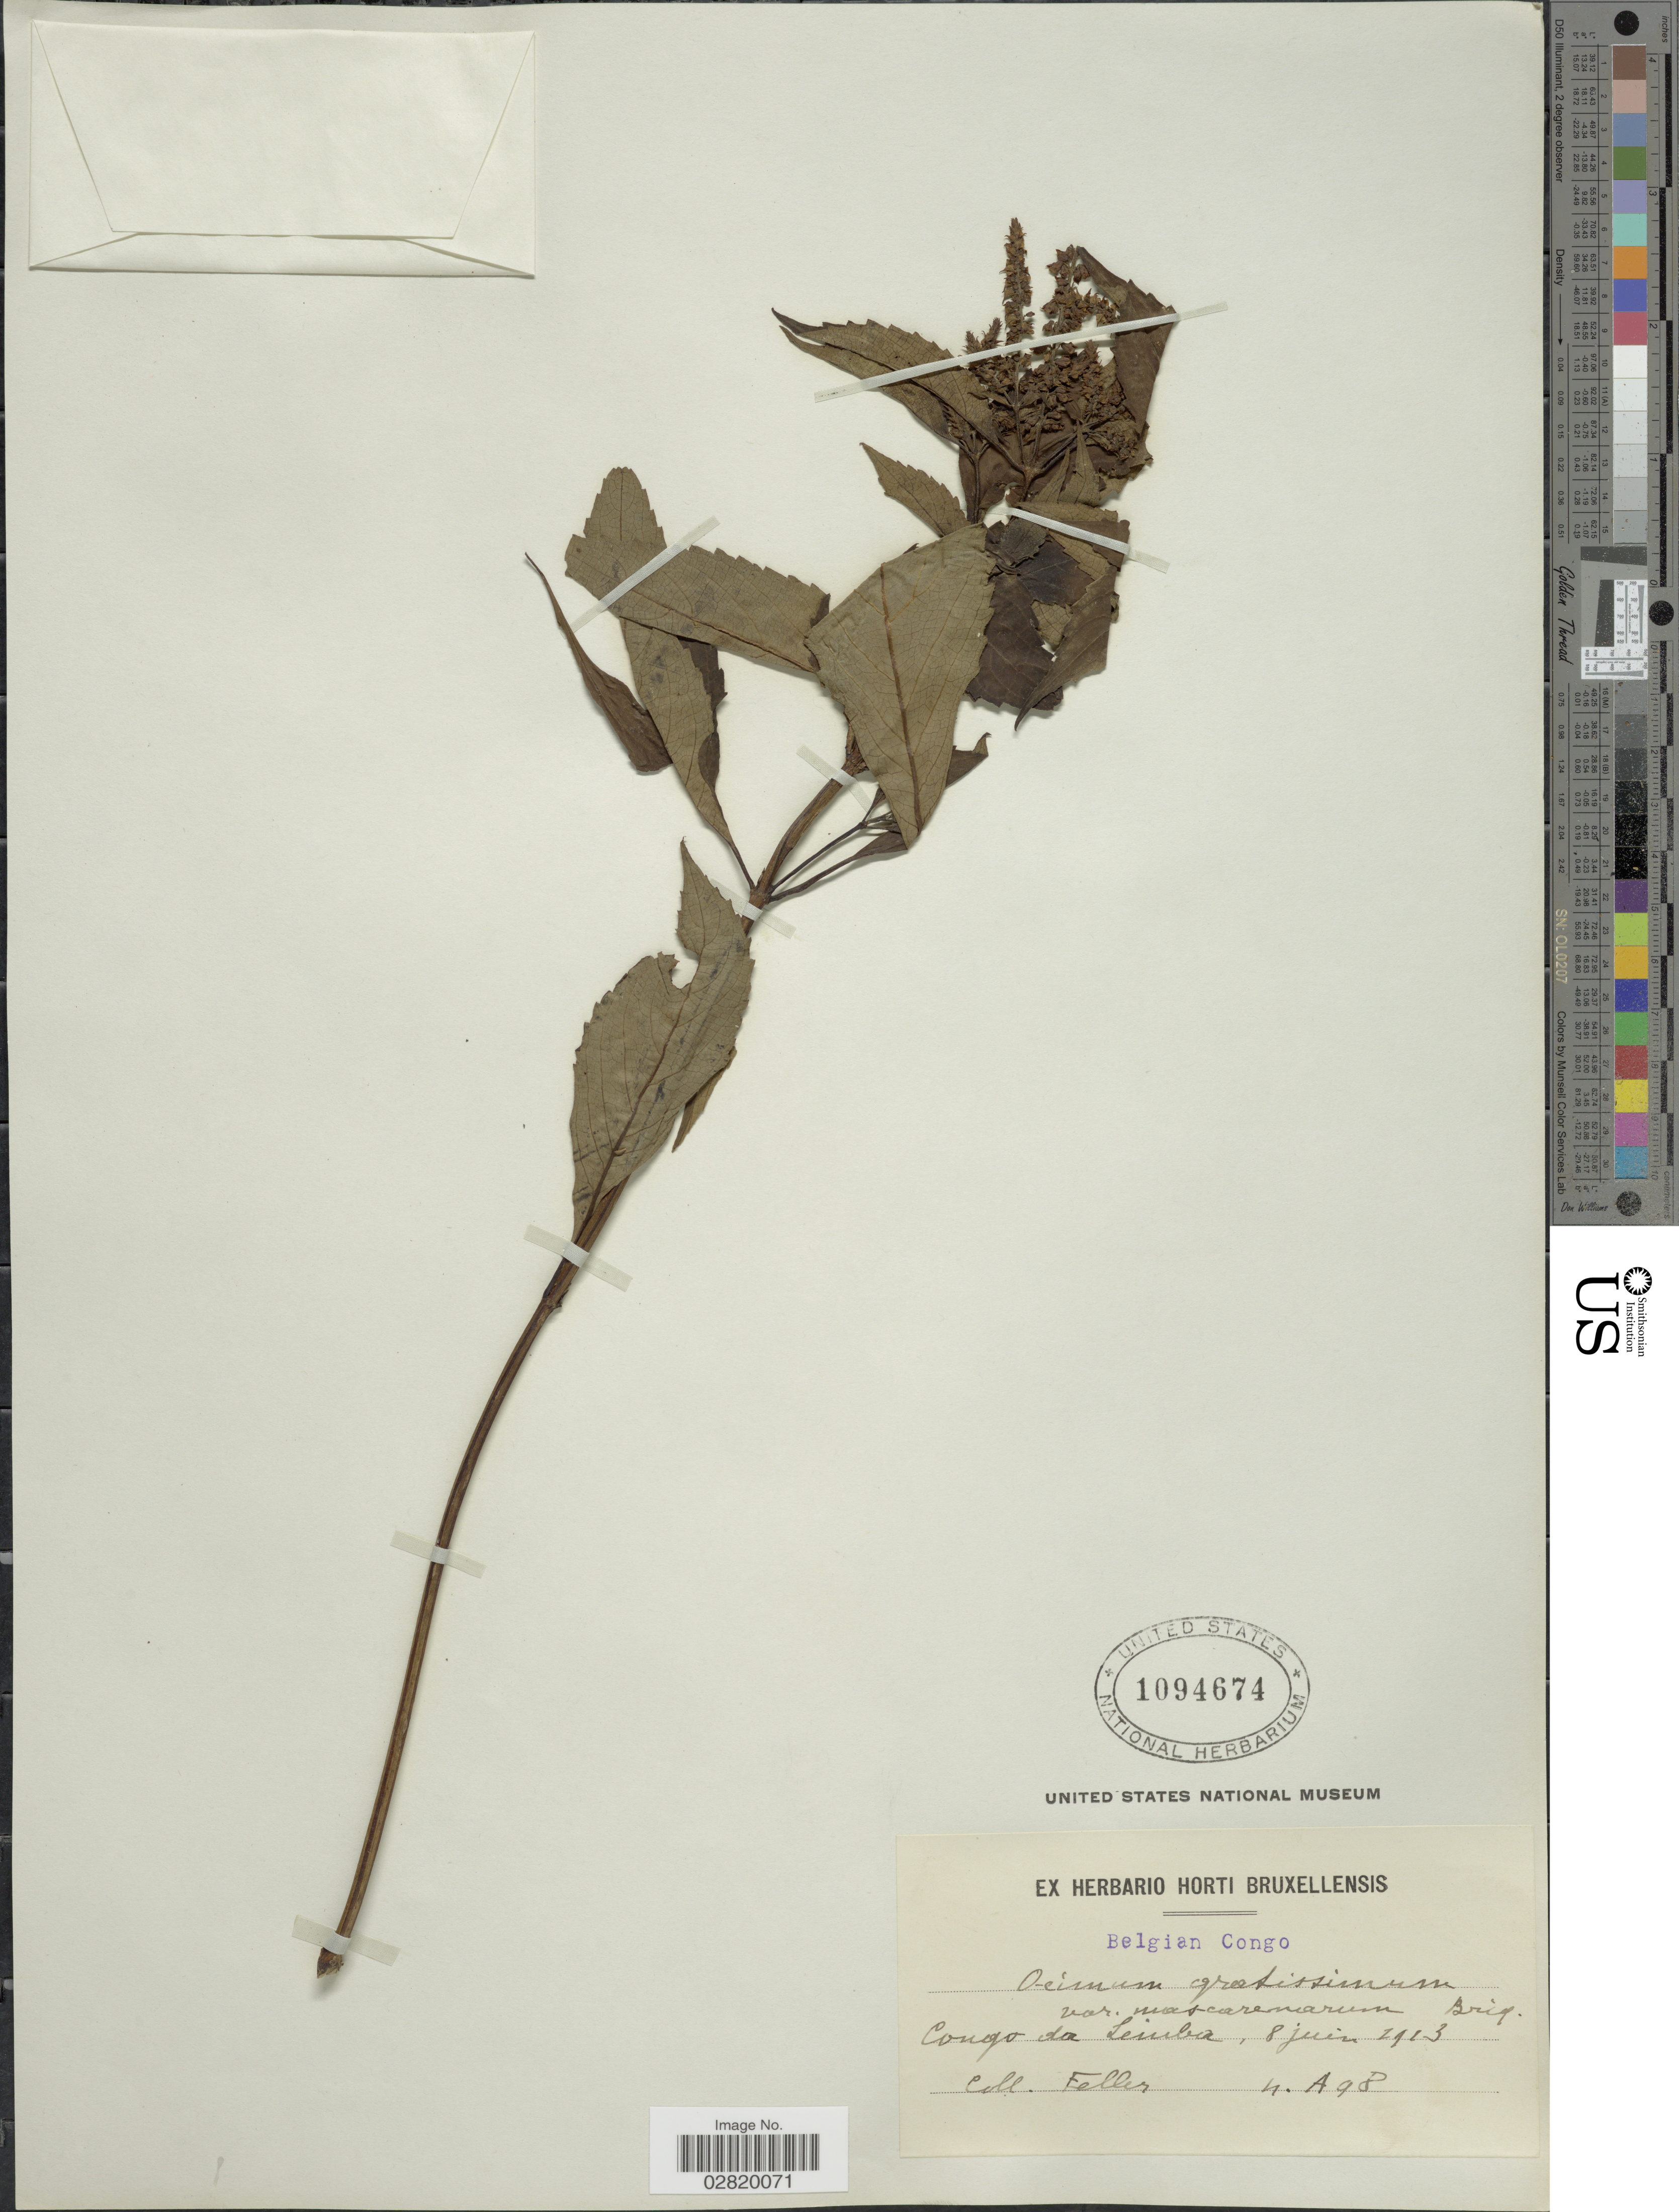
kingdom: Plantae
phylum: Tracheophyta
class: Magnoliopsida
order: Lamiales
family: Lamiaceae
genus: Ocimum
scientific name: Ocimum gratissimum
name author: L.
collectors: Feller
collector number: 4.A98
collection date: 1913-06-08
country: Congo, Democratic Republic of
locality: Belgian Congo, Congo da Leimba.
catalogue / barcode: US 1094674